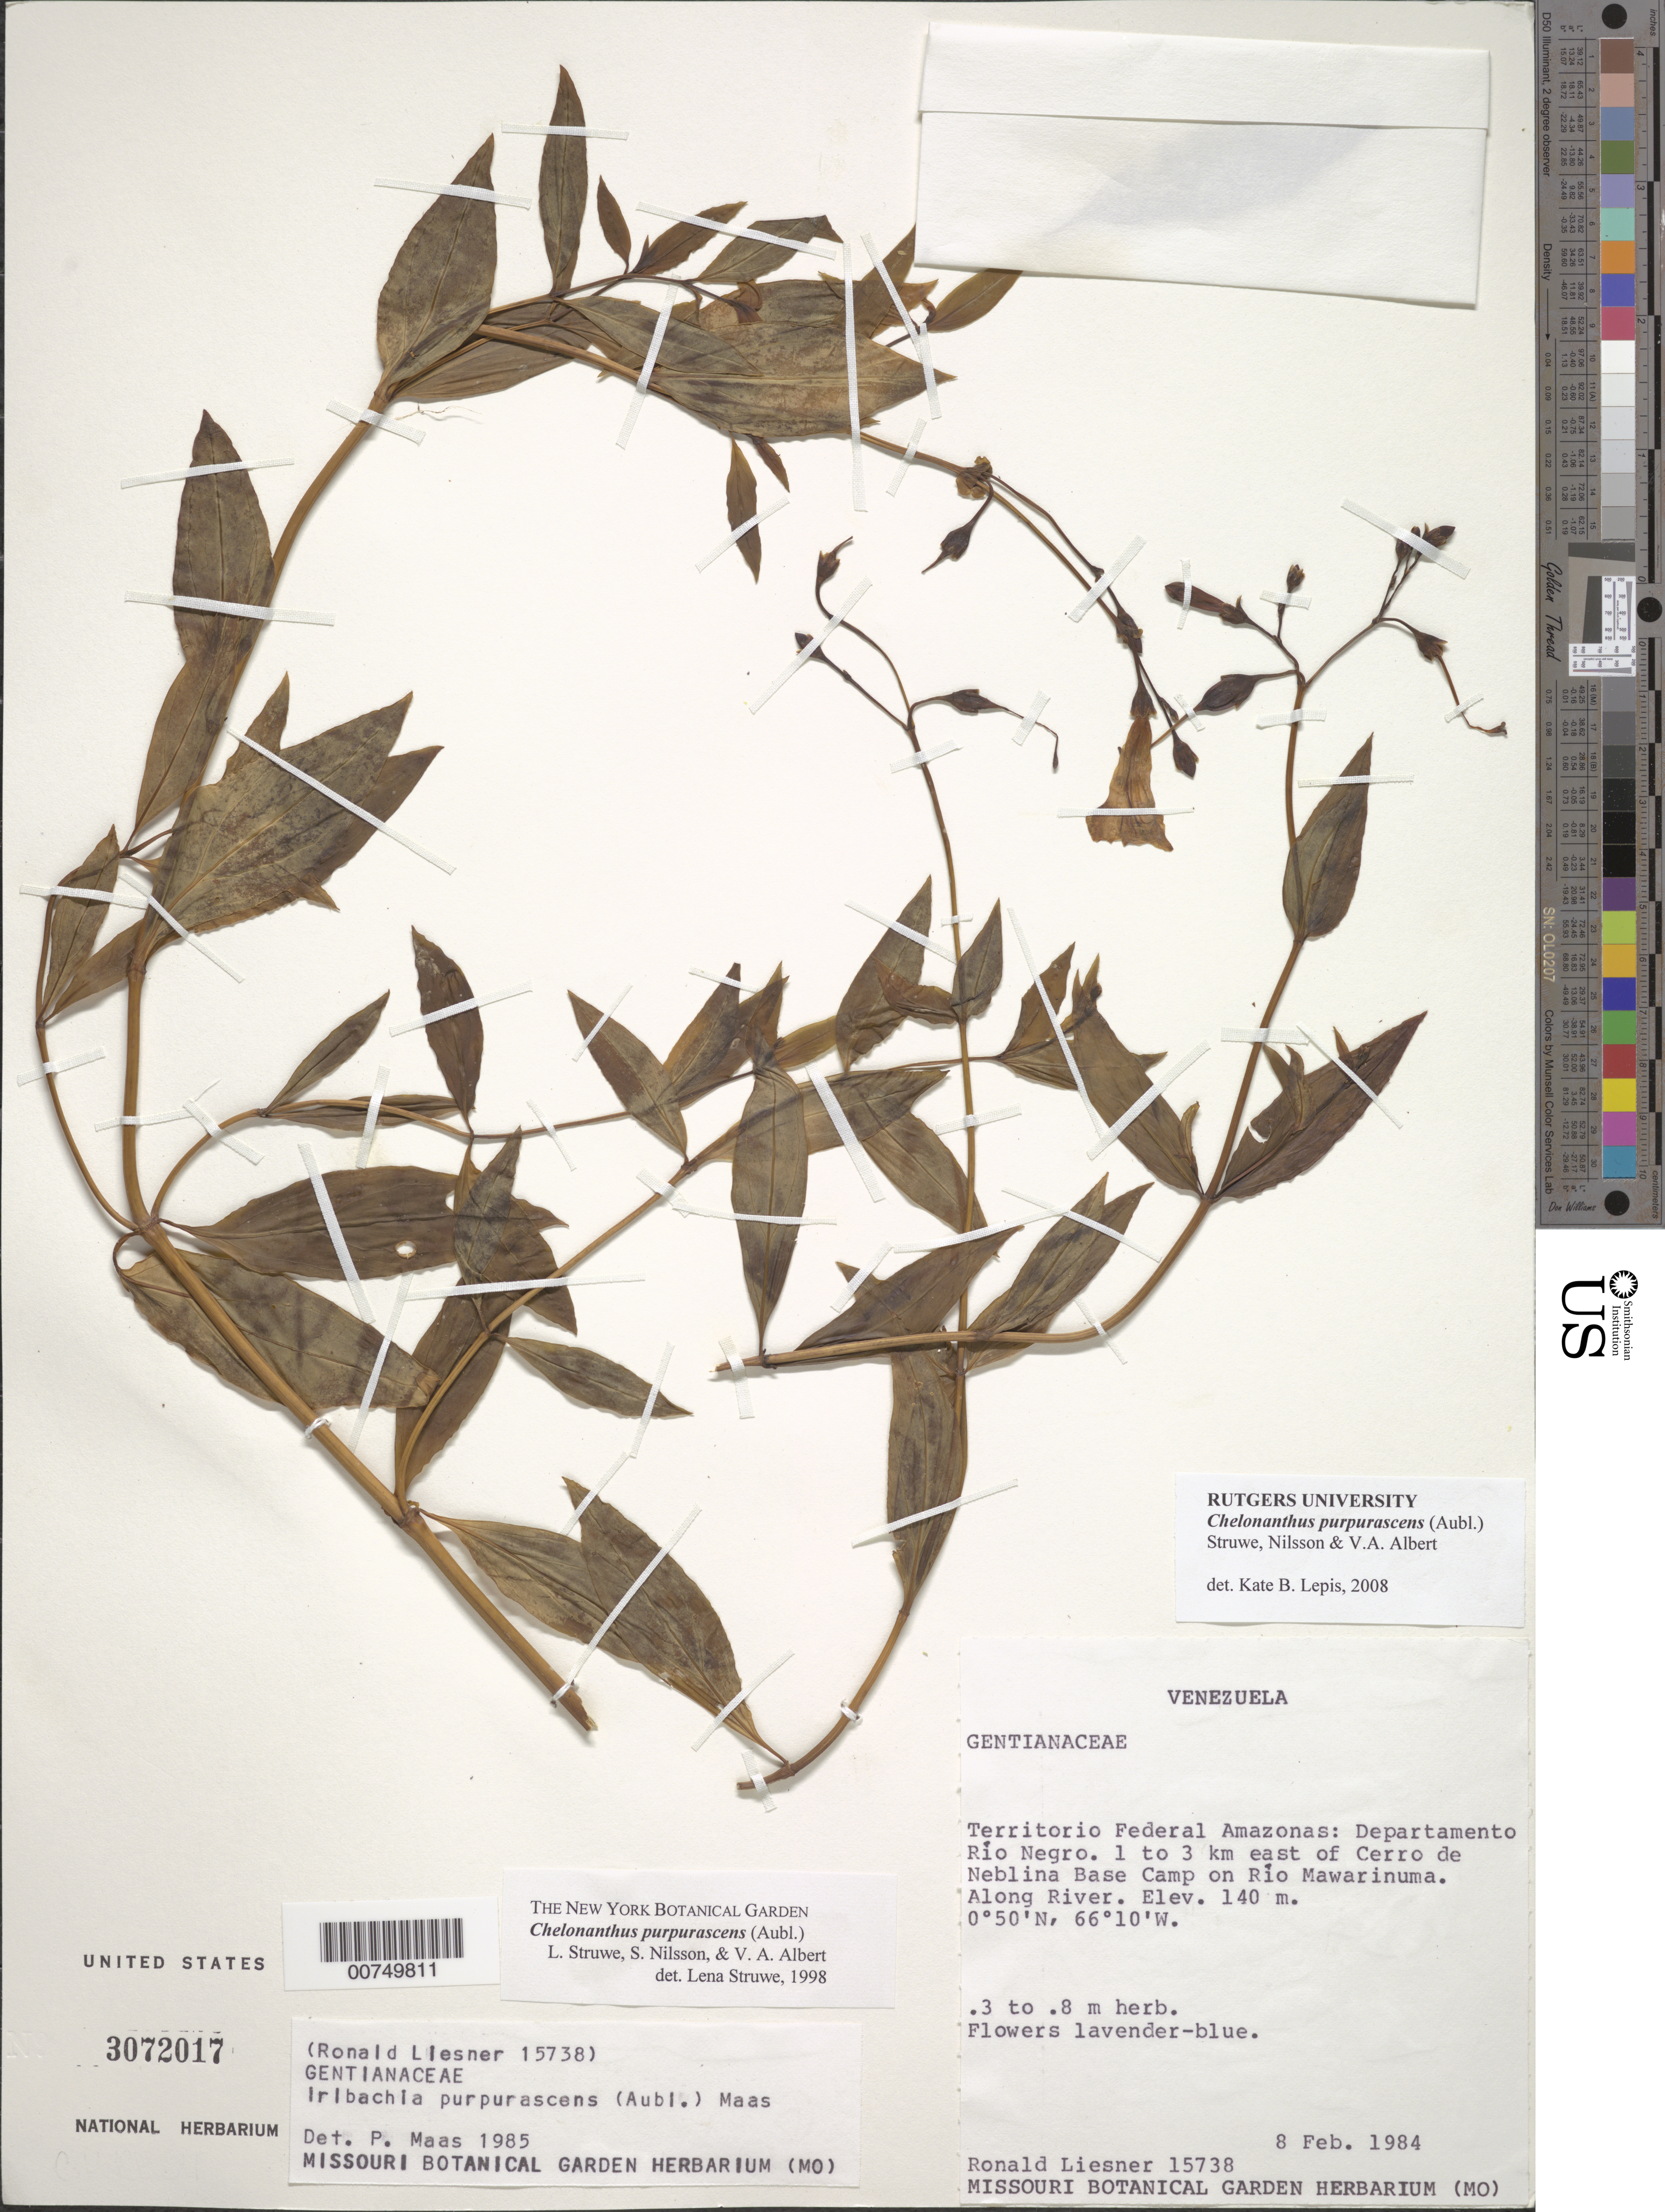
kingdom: Plantae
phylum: Tracheophyta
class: Magnoliopsida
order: Gentianales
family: Gentianaceae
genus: Chelonanthus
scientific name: Chelonanthus purpurascens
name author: (Aubl.) Struwe et al.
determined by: Struwe, L.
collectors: R. L. Liesner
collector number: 15738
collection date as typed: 8-Feb-84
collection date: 1984-02-08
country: Venezuela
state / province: Amazonas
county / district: Río Negro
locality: Río Mawarinuma, 1-3 km W of Cerro de La Neblina Base Camp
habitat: Along river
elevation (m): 140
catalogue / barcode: US 3072017